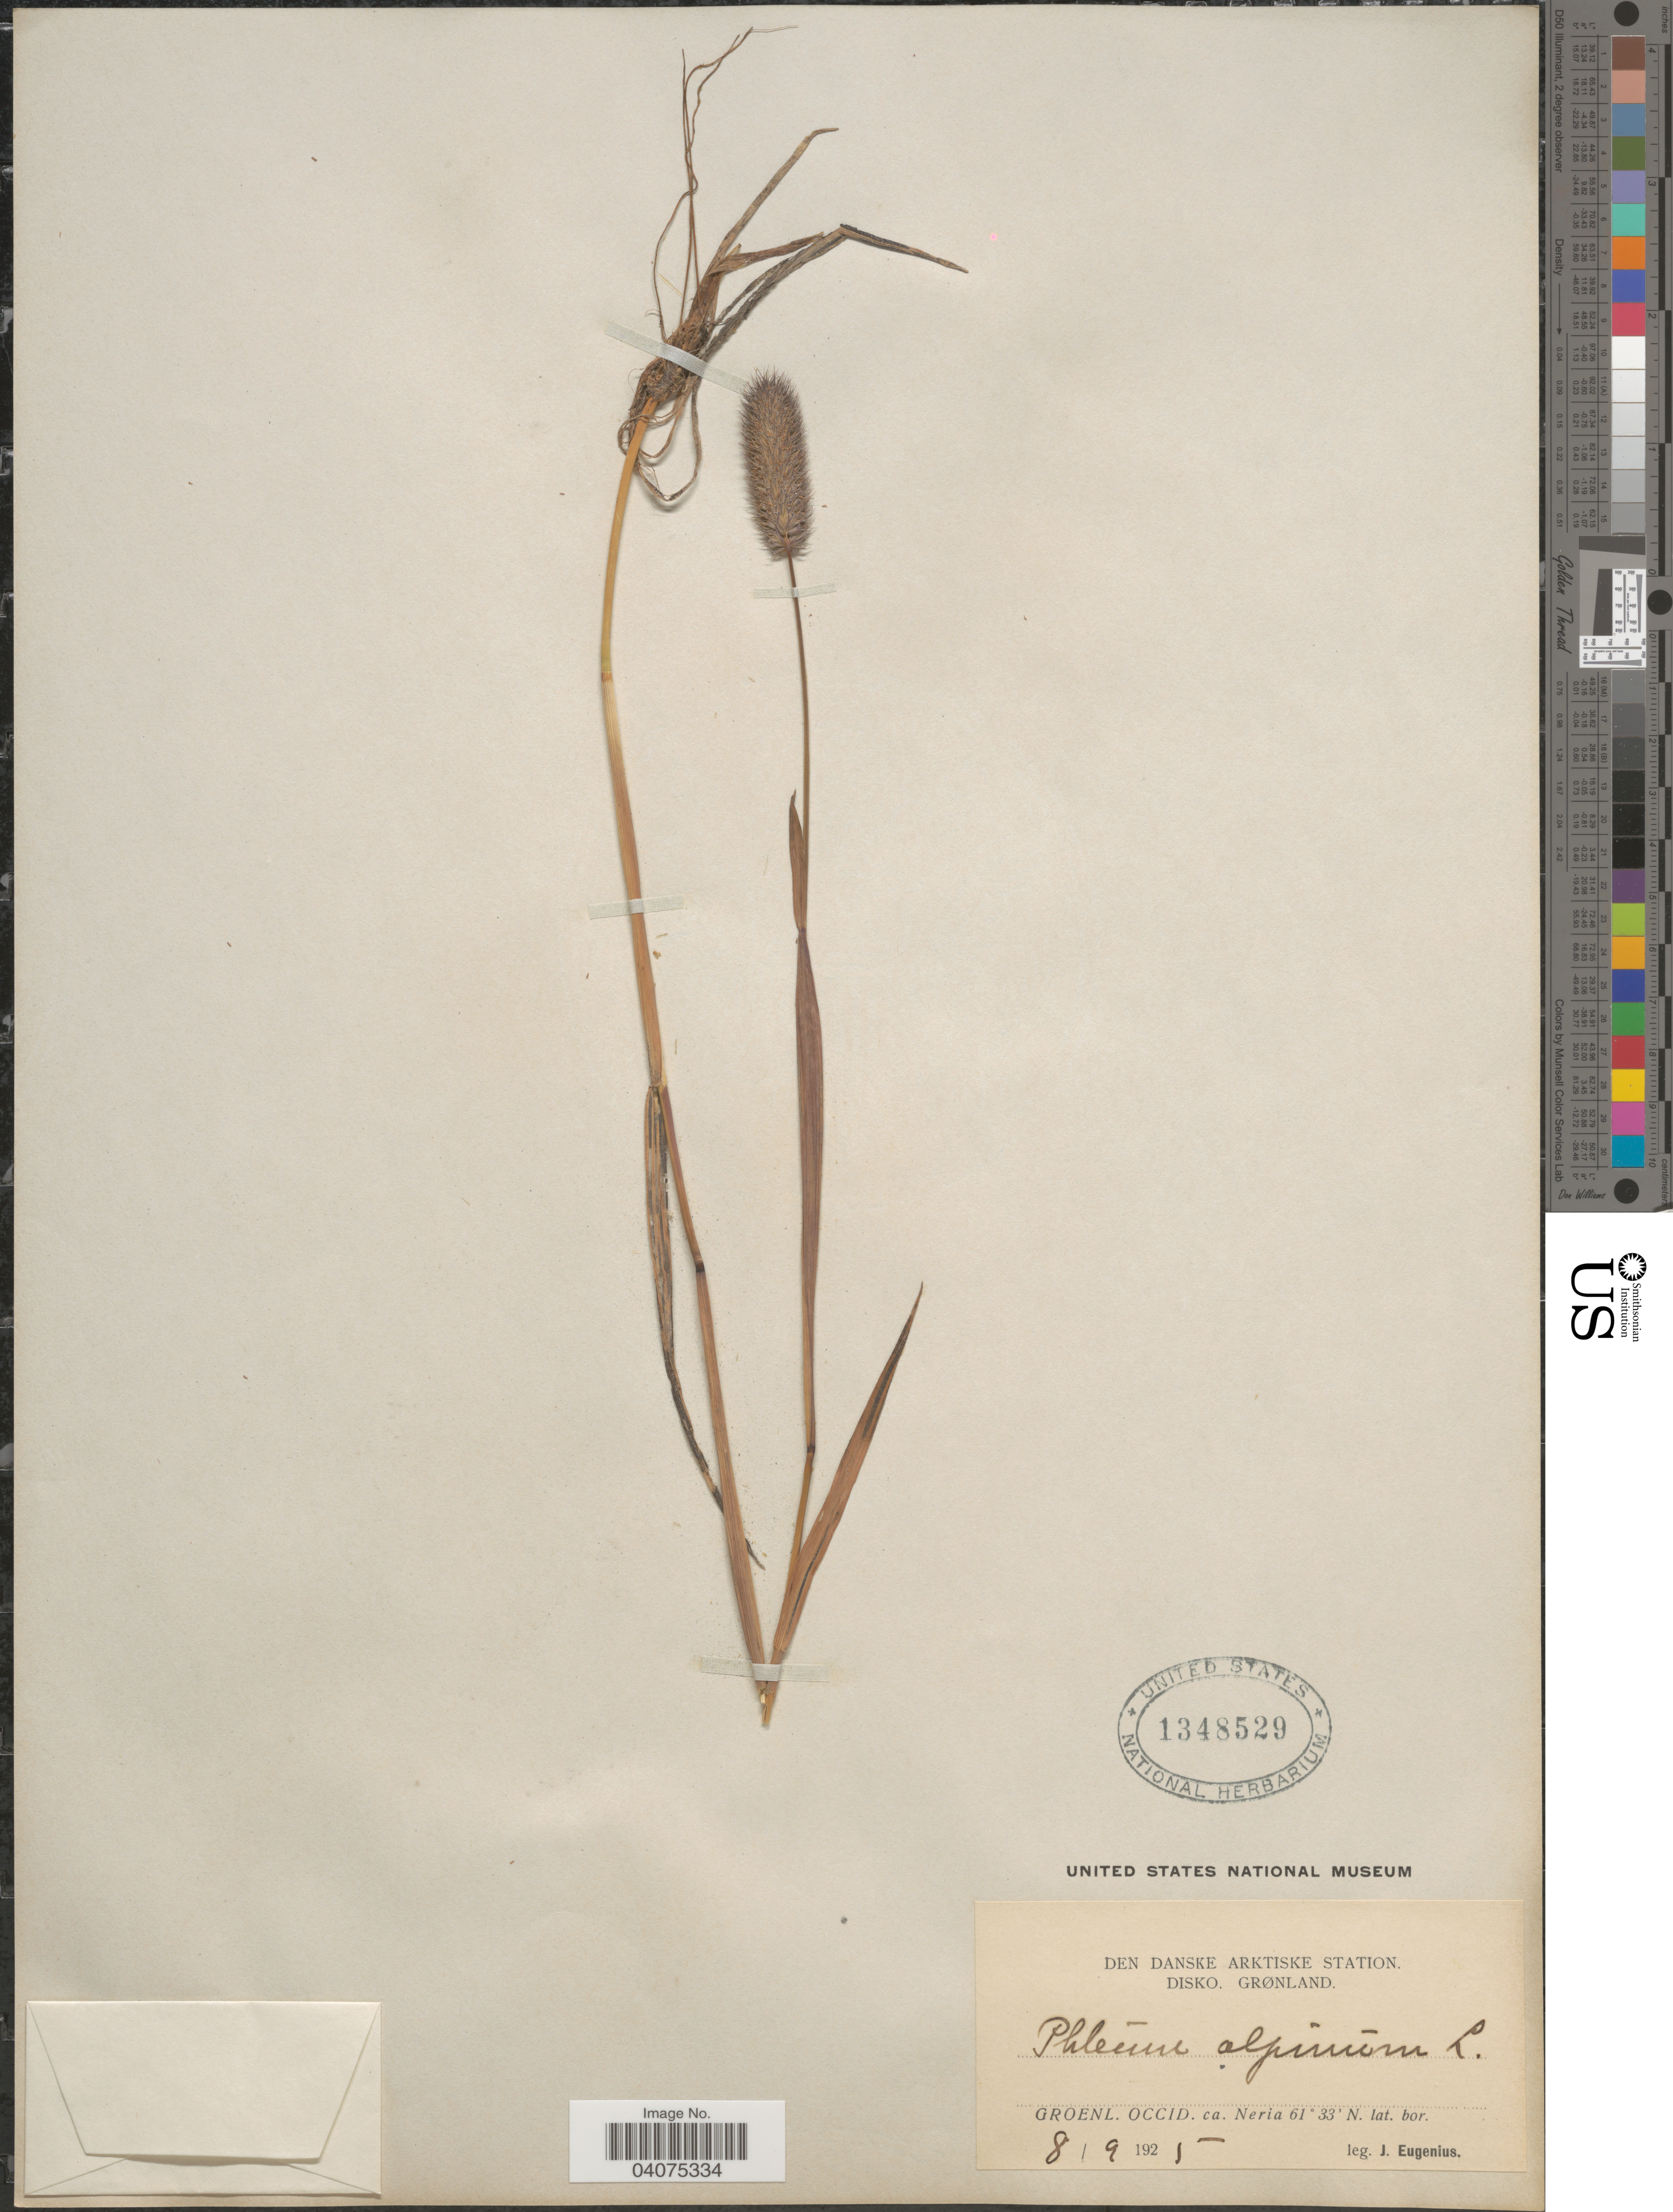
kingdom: Plantae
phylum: Tracheophyta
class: Liliopsida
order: Poales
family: Poaceae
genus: Phleum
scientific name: Phleum alpinum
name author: L.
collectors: J. Eugenius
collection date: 1925-09-08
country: Greenland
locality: Den Danske Arktiske Station. Disko, Grønland. Groenl. Occid. ca. Neria.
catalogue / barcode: US 1348529